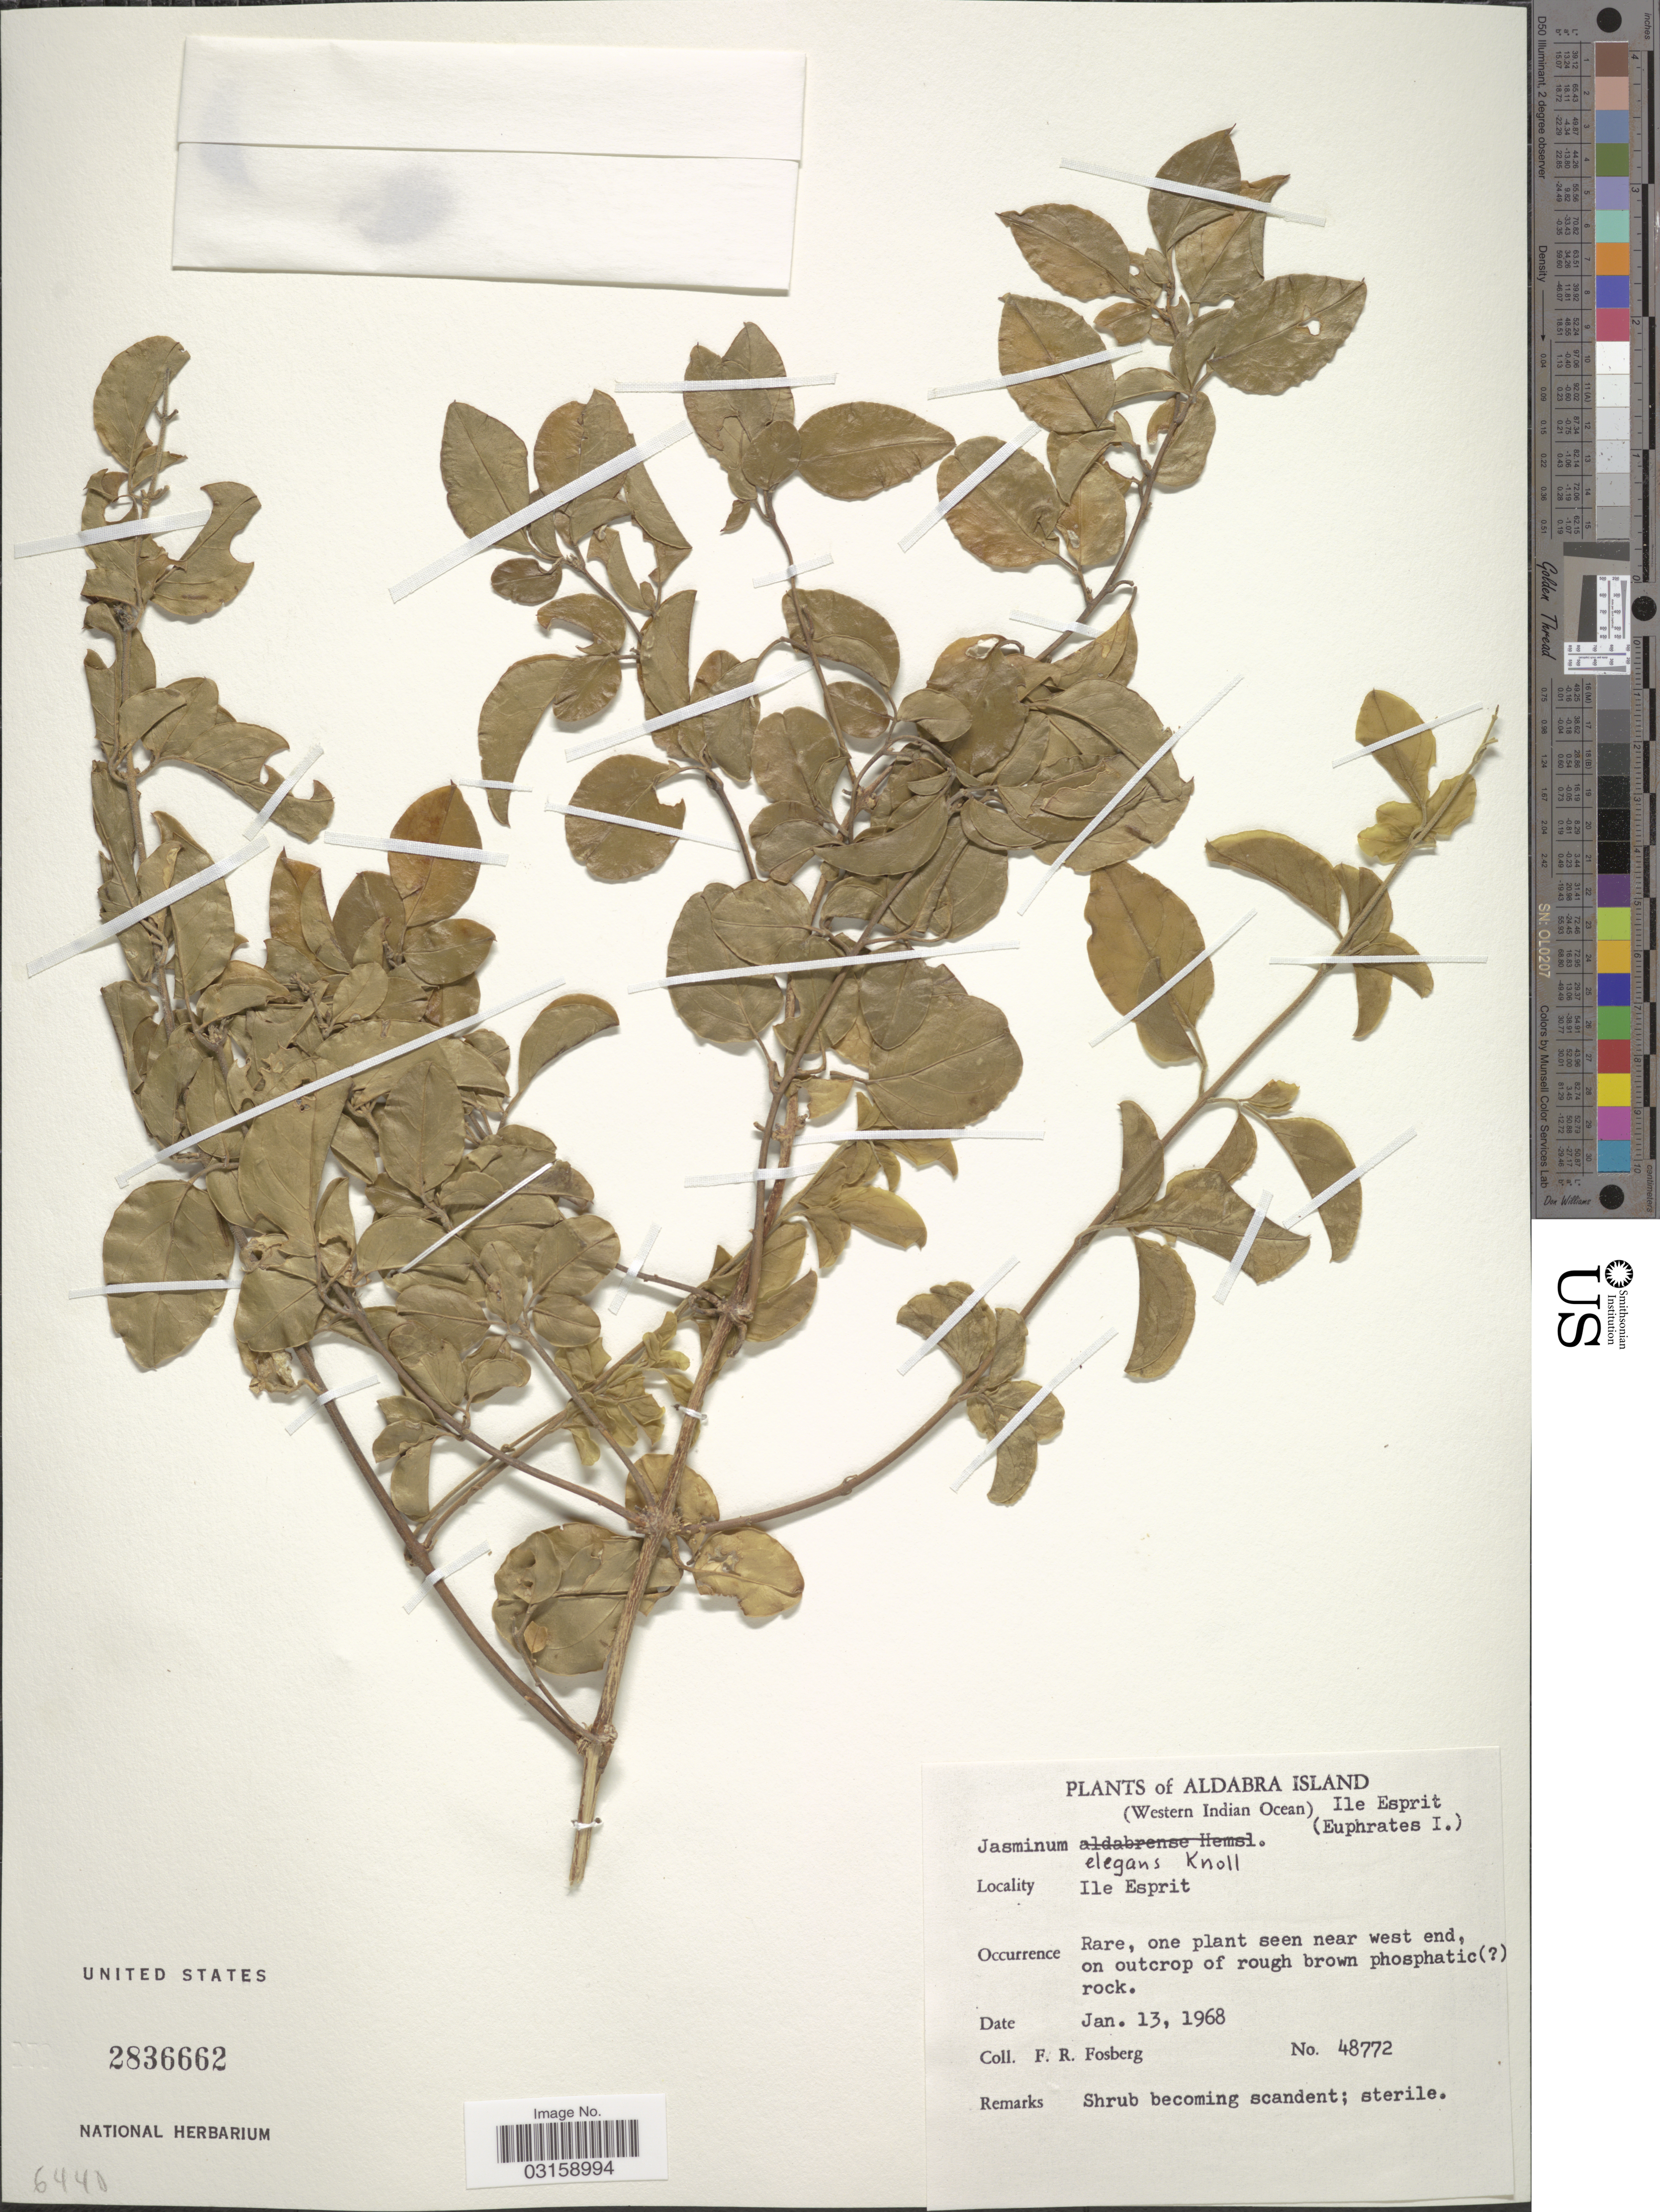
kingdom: Plantae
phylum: Tracheophyta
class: Magnoliopsida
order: Lamiales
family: Oleaceae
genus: Jasminum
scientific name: Jasminum elegans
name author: Knobl.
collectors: F. R. Fosberg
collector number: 48772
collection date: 1968-01-13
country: Seychelles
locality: Aldabra Island. (Western Indian Ocean). Ile Esprit (Euphrates I.), Ile Esprit.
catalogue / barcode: US 2836662